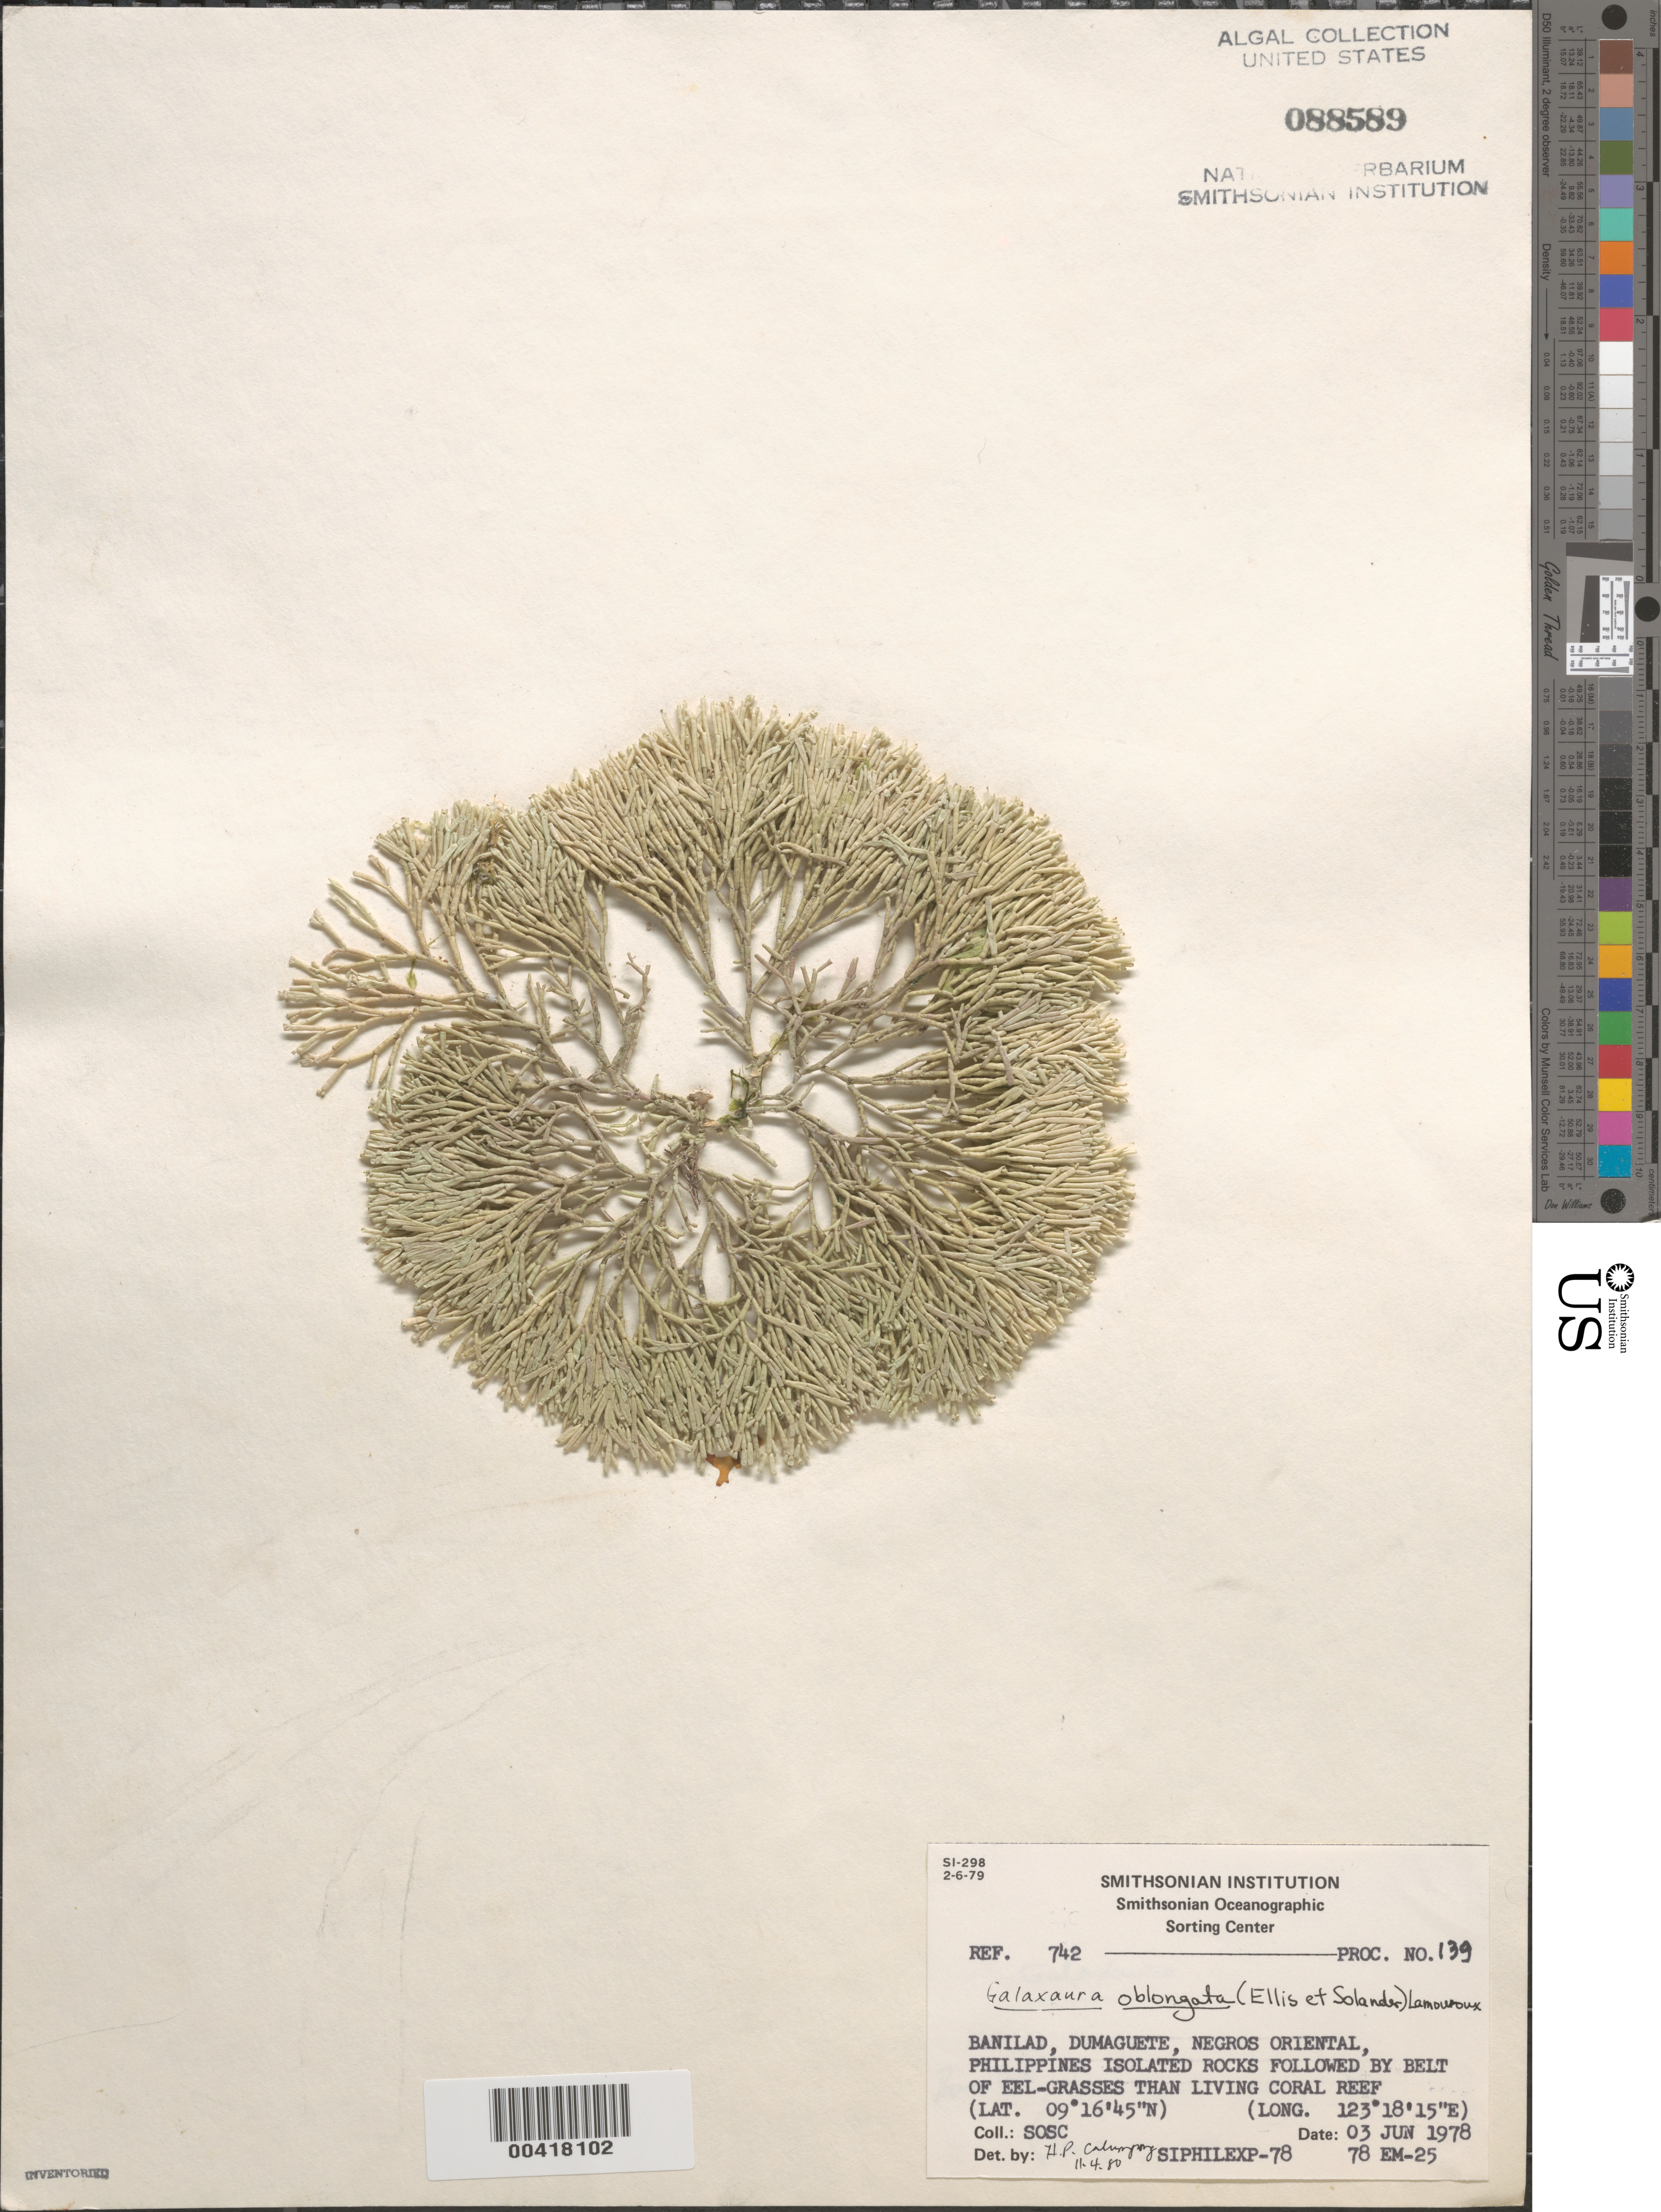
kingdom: Plantae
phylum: Rhodophyta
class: Florideophyceae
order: Nemaliales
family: Galaxauraceae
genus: Tricleocarpa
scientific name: Tricleocarpa fragilis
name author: (L.) Huisman & R.A. Towns.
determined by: Algae name updating Project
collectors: SOSC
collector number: Station 78 Em-25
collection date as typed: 03 Jun 1978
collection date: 1978-06-03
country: Philippines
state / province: Central Visayas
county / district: Negros Oriental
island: Negros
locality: Banilad, Dumaguete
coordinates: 09 16'45"N, 123 18'15"E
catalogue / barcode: US 88589